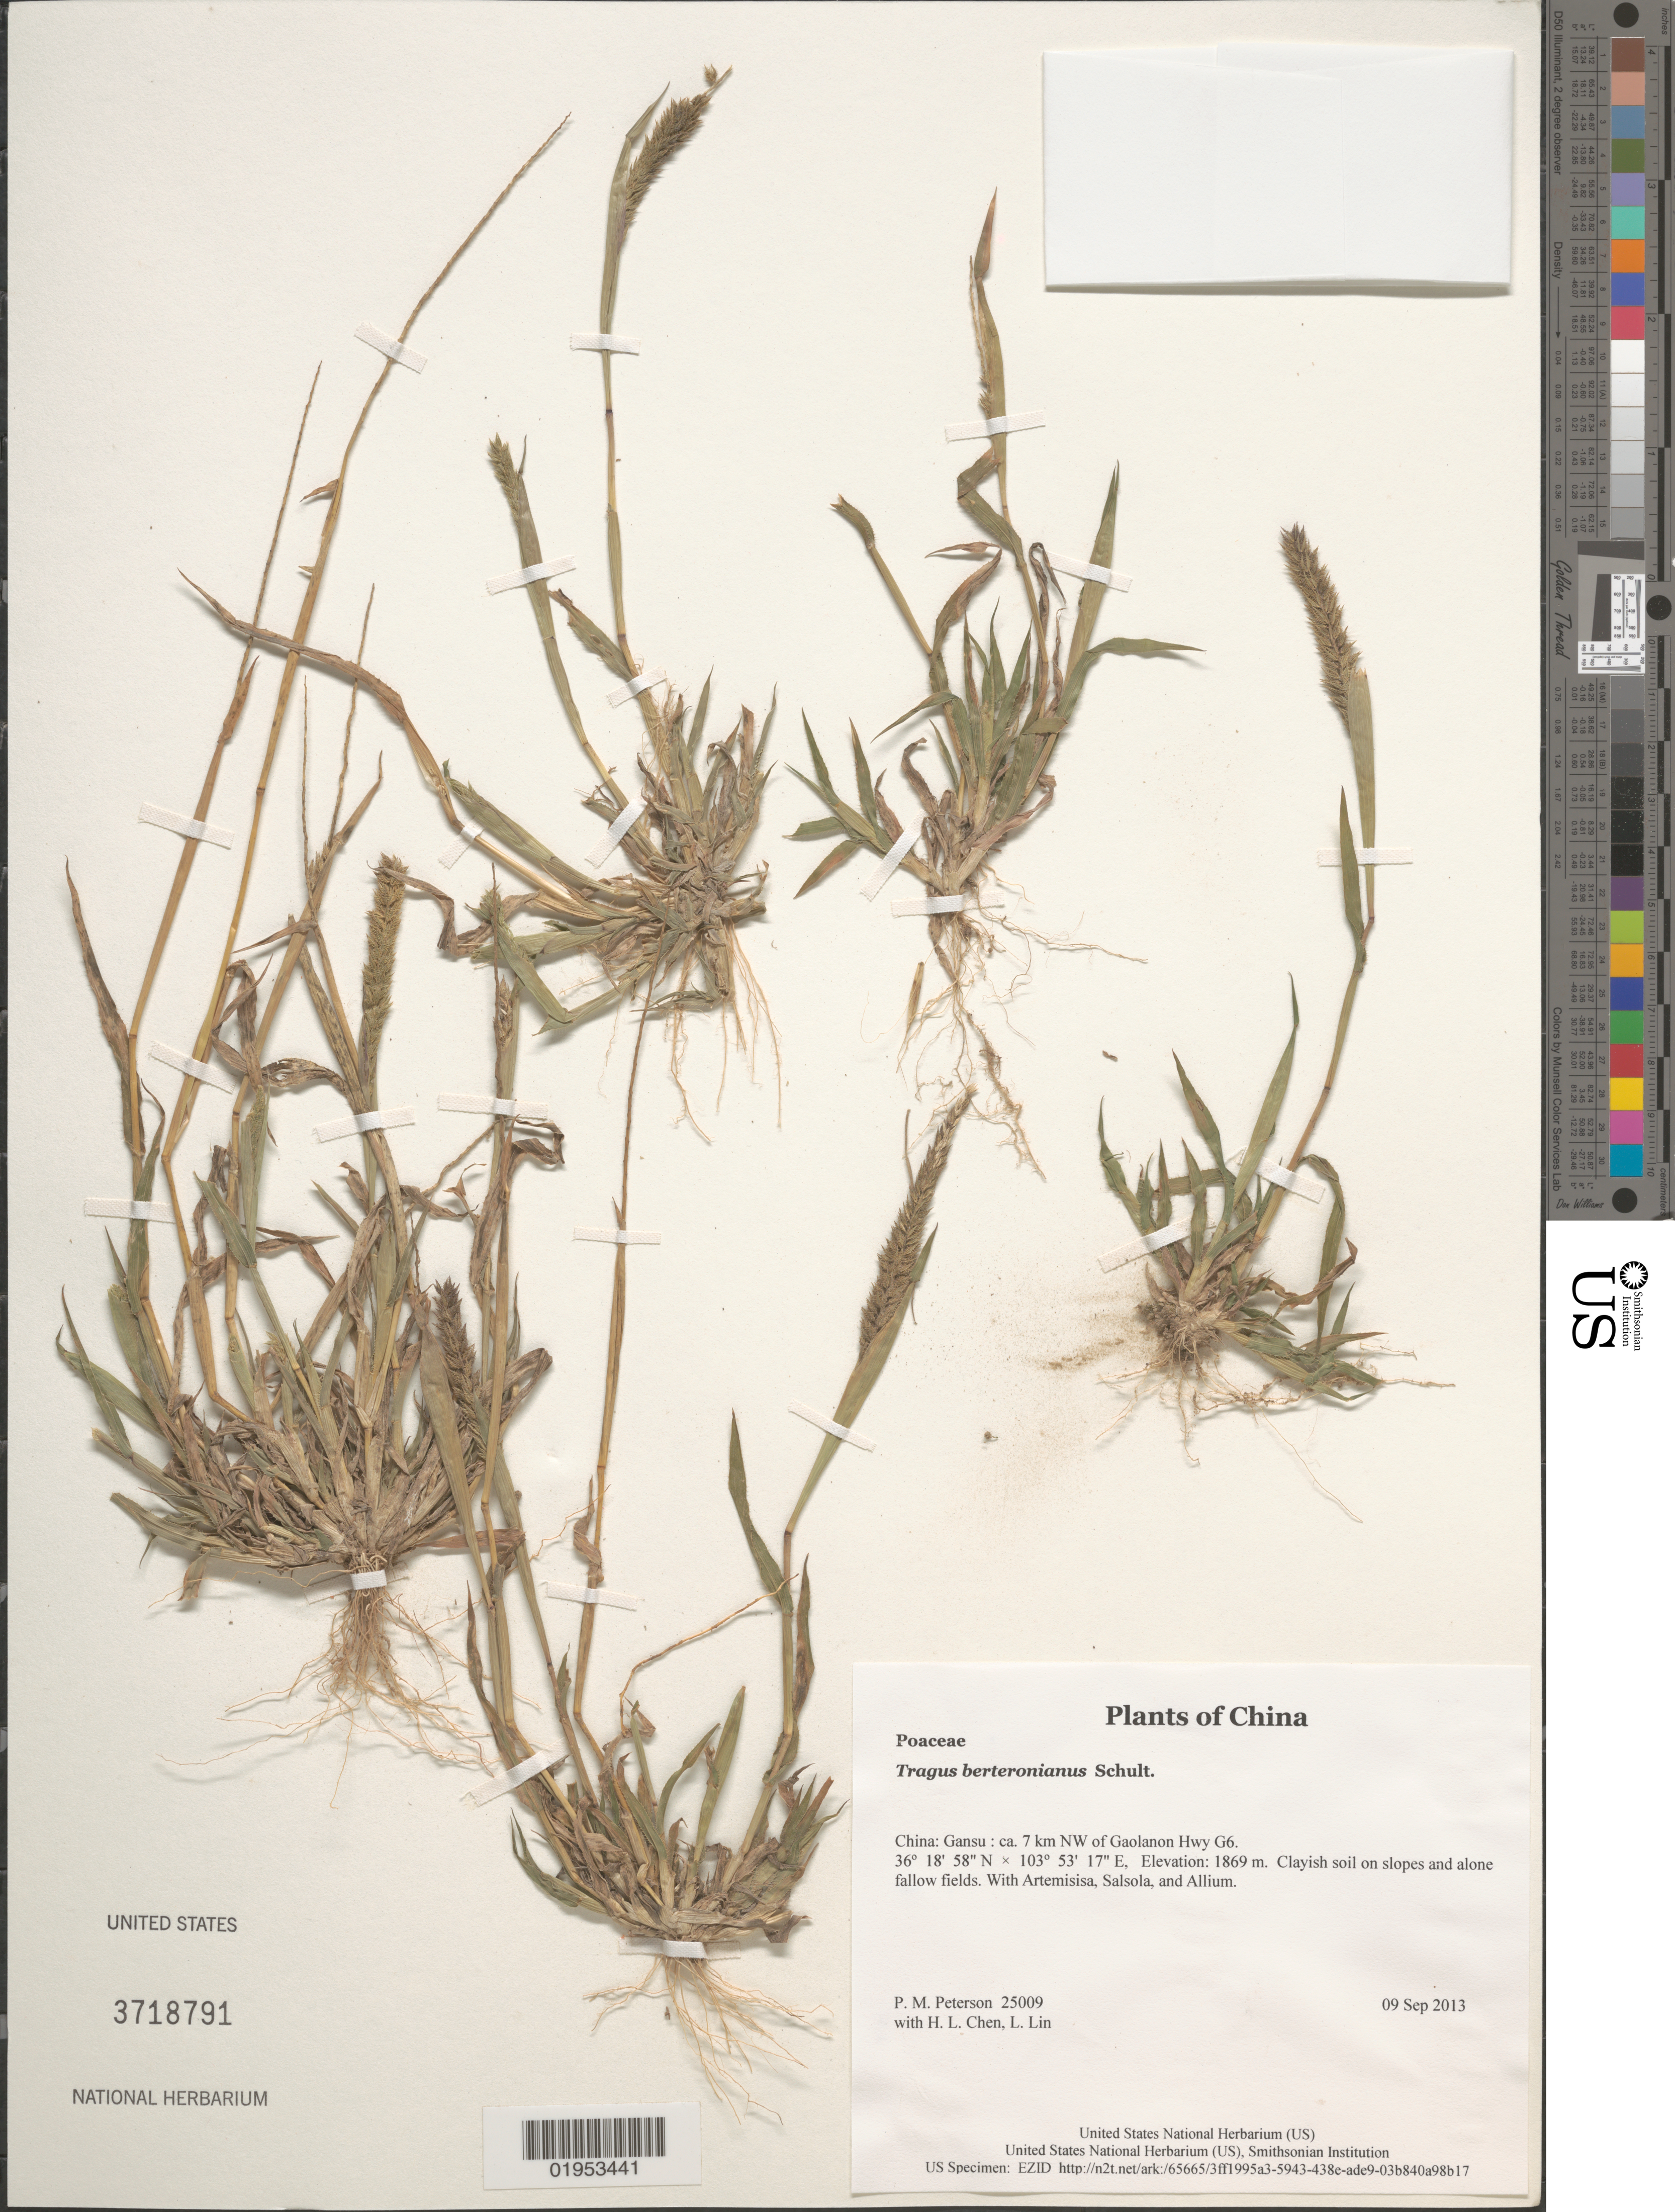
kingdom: Plantae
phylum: Tracheophyta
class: Liliopsida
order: Poales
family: Poaceae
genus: Tragus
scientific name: Tragus berteronianus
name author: Schult.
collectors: P. M. Peterson, H. L. Chen & L. Lin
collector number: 25009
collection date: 2013-09-09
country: China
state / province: Gansu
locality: ca. 7 km NW of Gaolanon Hwy G6.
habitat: Clayish soil on slopes and alone fallow fields.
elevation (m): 1869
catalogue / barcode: US 3718791